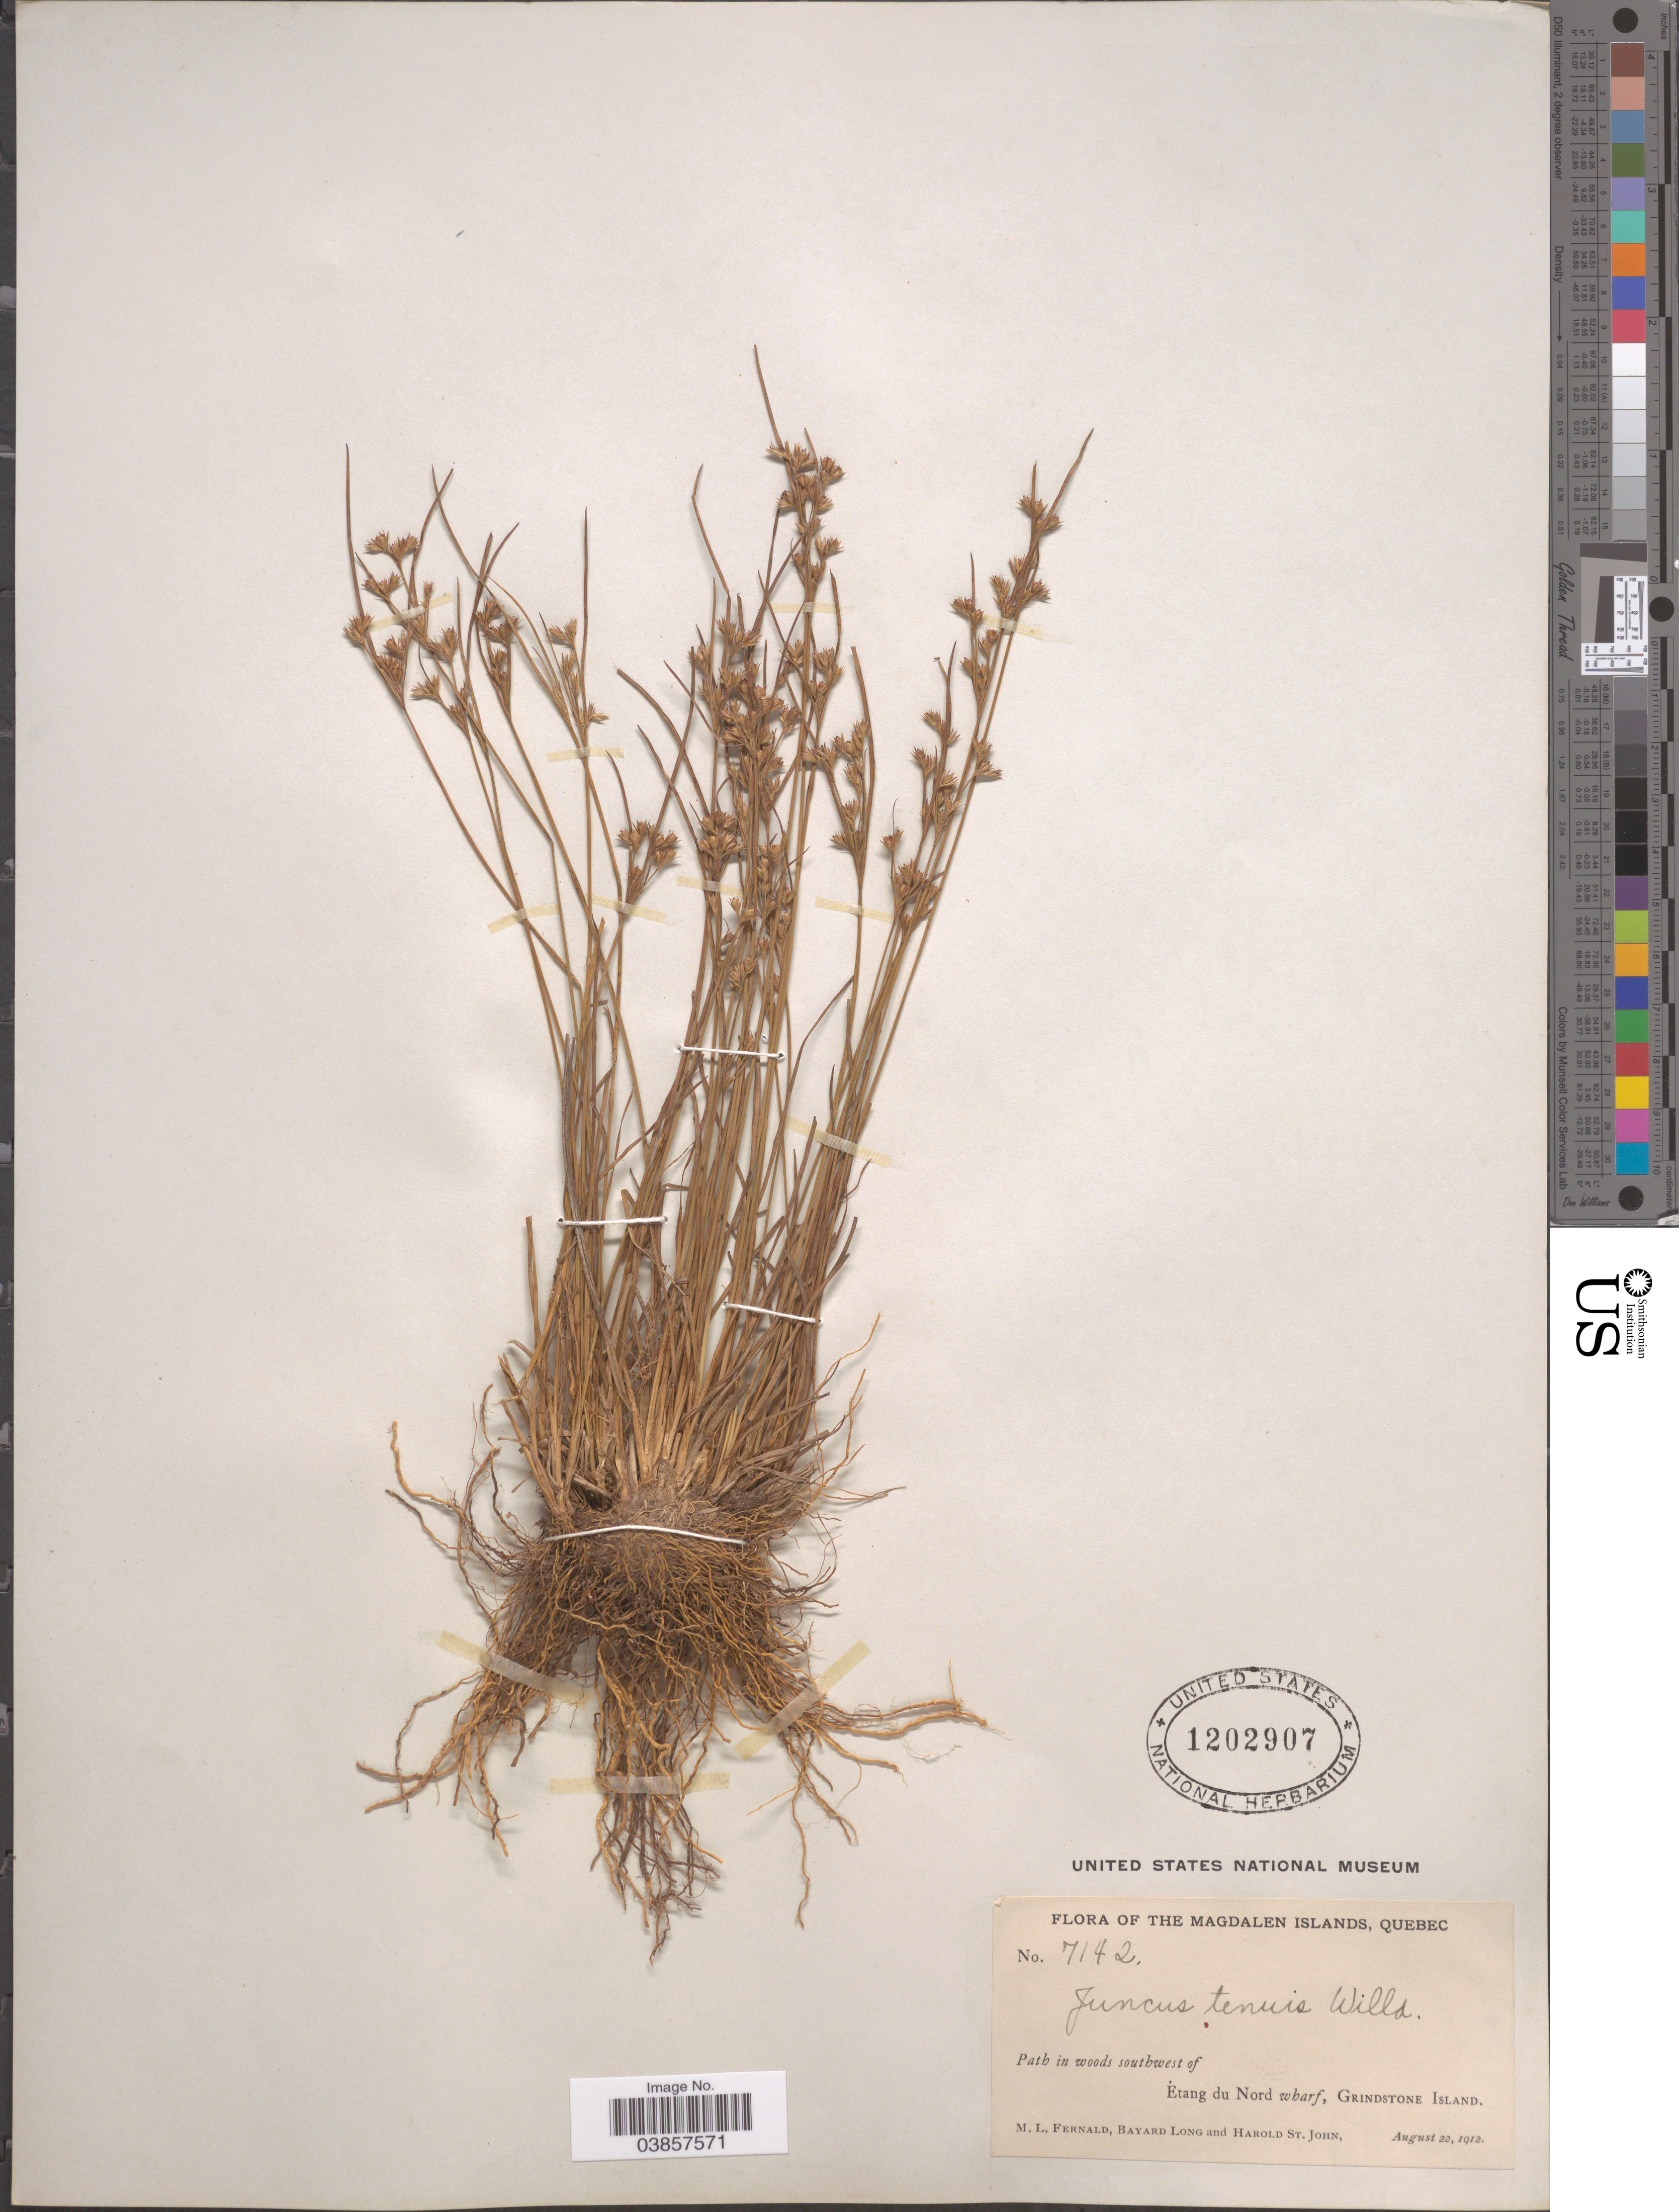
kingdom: Plantae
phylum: Tracheophyta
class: Liliopsida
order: Poales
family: Juncaceae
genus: Juncus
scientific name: Juncus tenuis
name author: Willd.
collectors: M. L. Fernald, B. Long & H. St. John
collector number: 7142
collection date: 1912-08-22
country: Canada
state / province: Quebec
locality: The Magdalen Islands. In woods southwest of Étang du Nord wharf, Grindstone Island.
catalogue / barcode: US 1202907